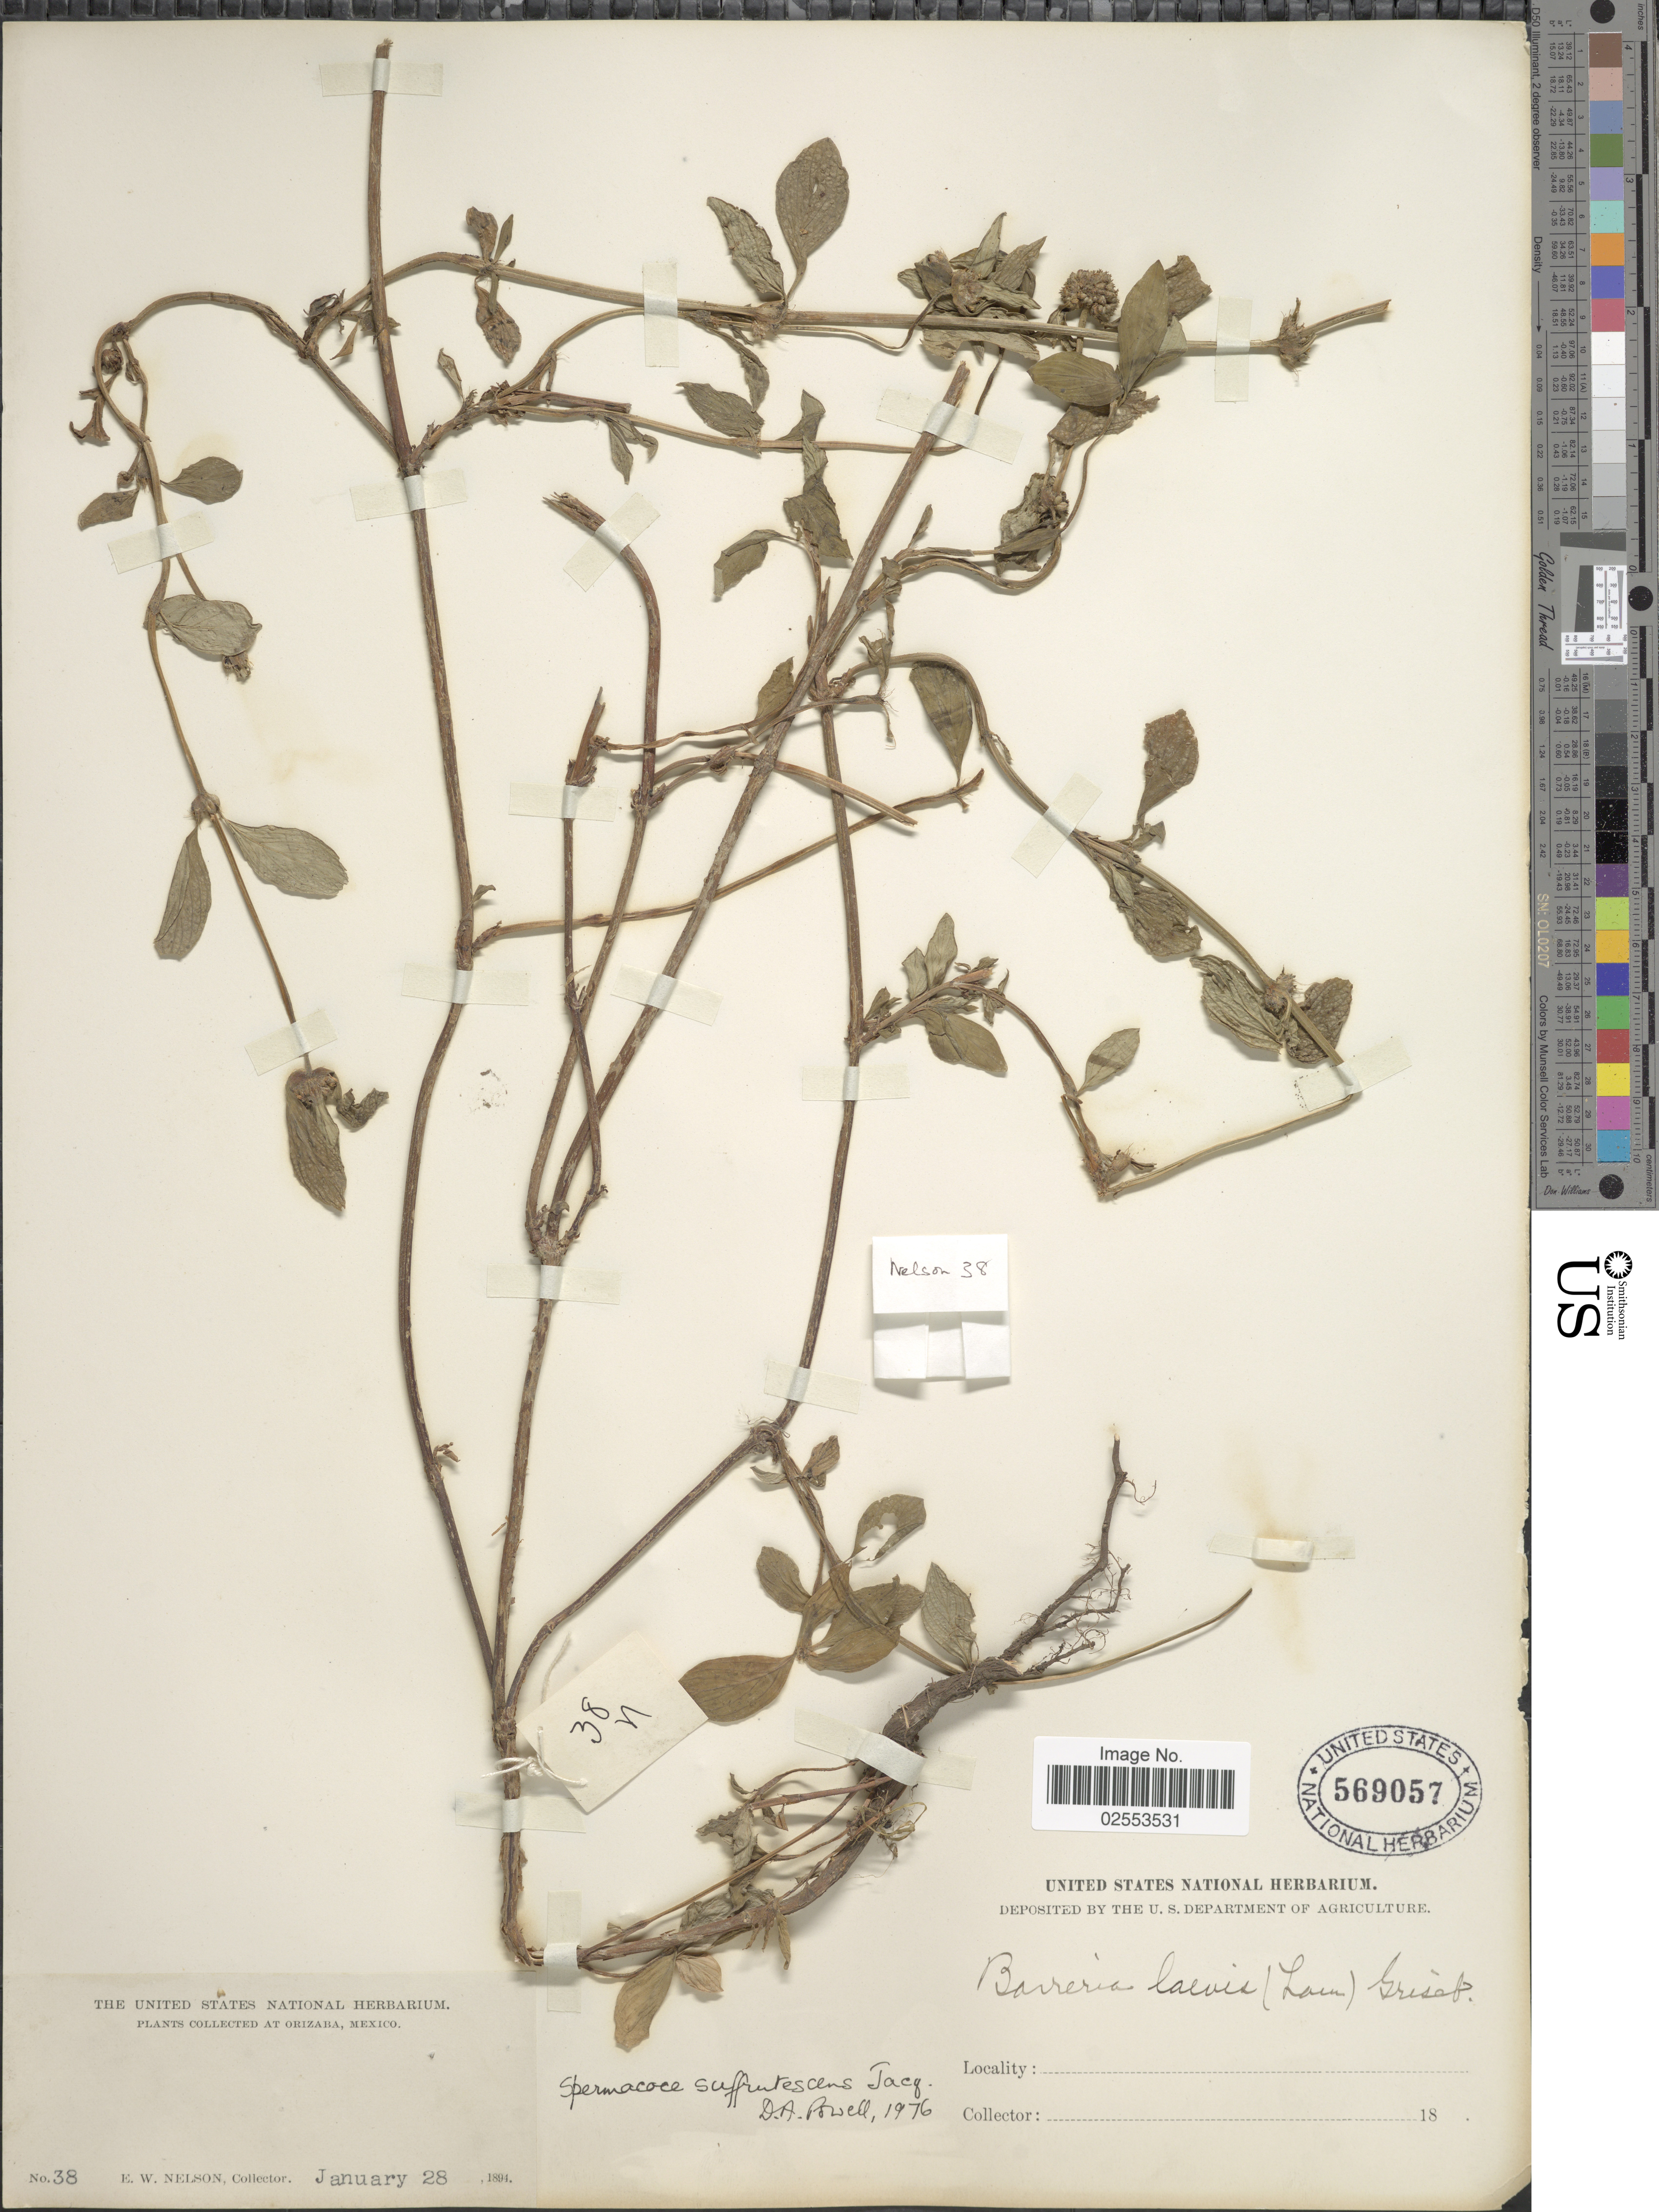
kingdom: Plantae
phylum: Tracheophyta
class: Magnoliopsida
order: Gentianales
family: Rubiaceae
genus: Spermacoce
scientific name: Spermacoce assurgens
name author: Ruiz & Pav.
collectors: E. W. Nelson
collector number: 38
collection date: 1894-01-28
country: Mexico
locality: Orizaba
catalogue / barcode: US 569057